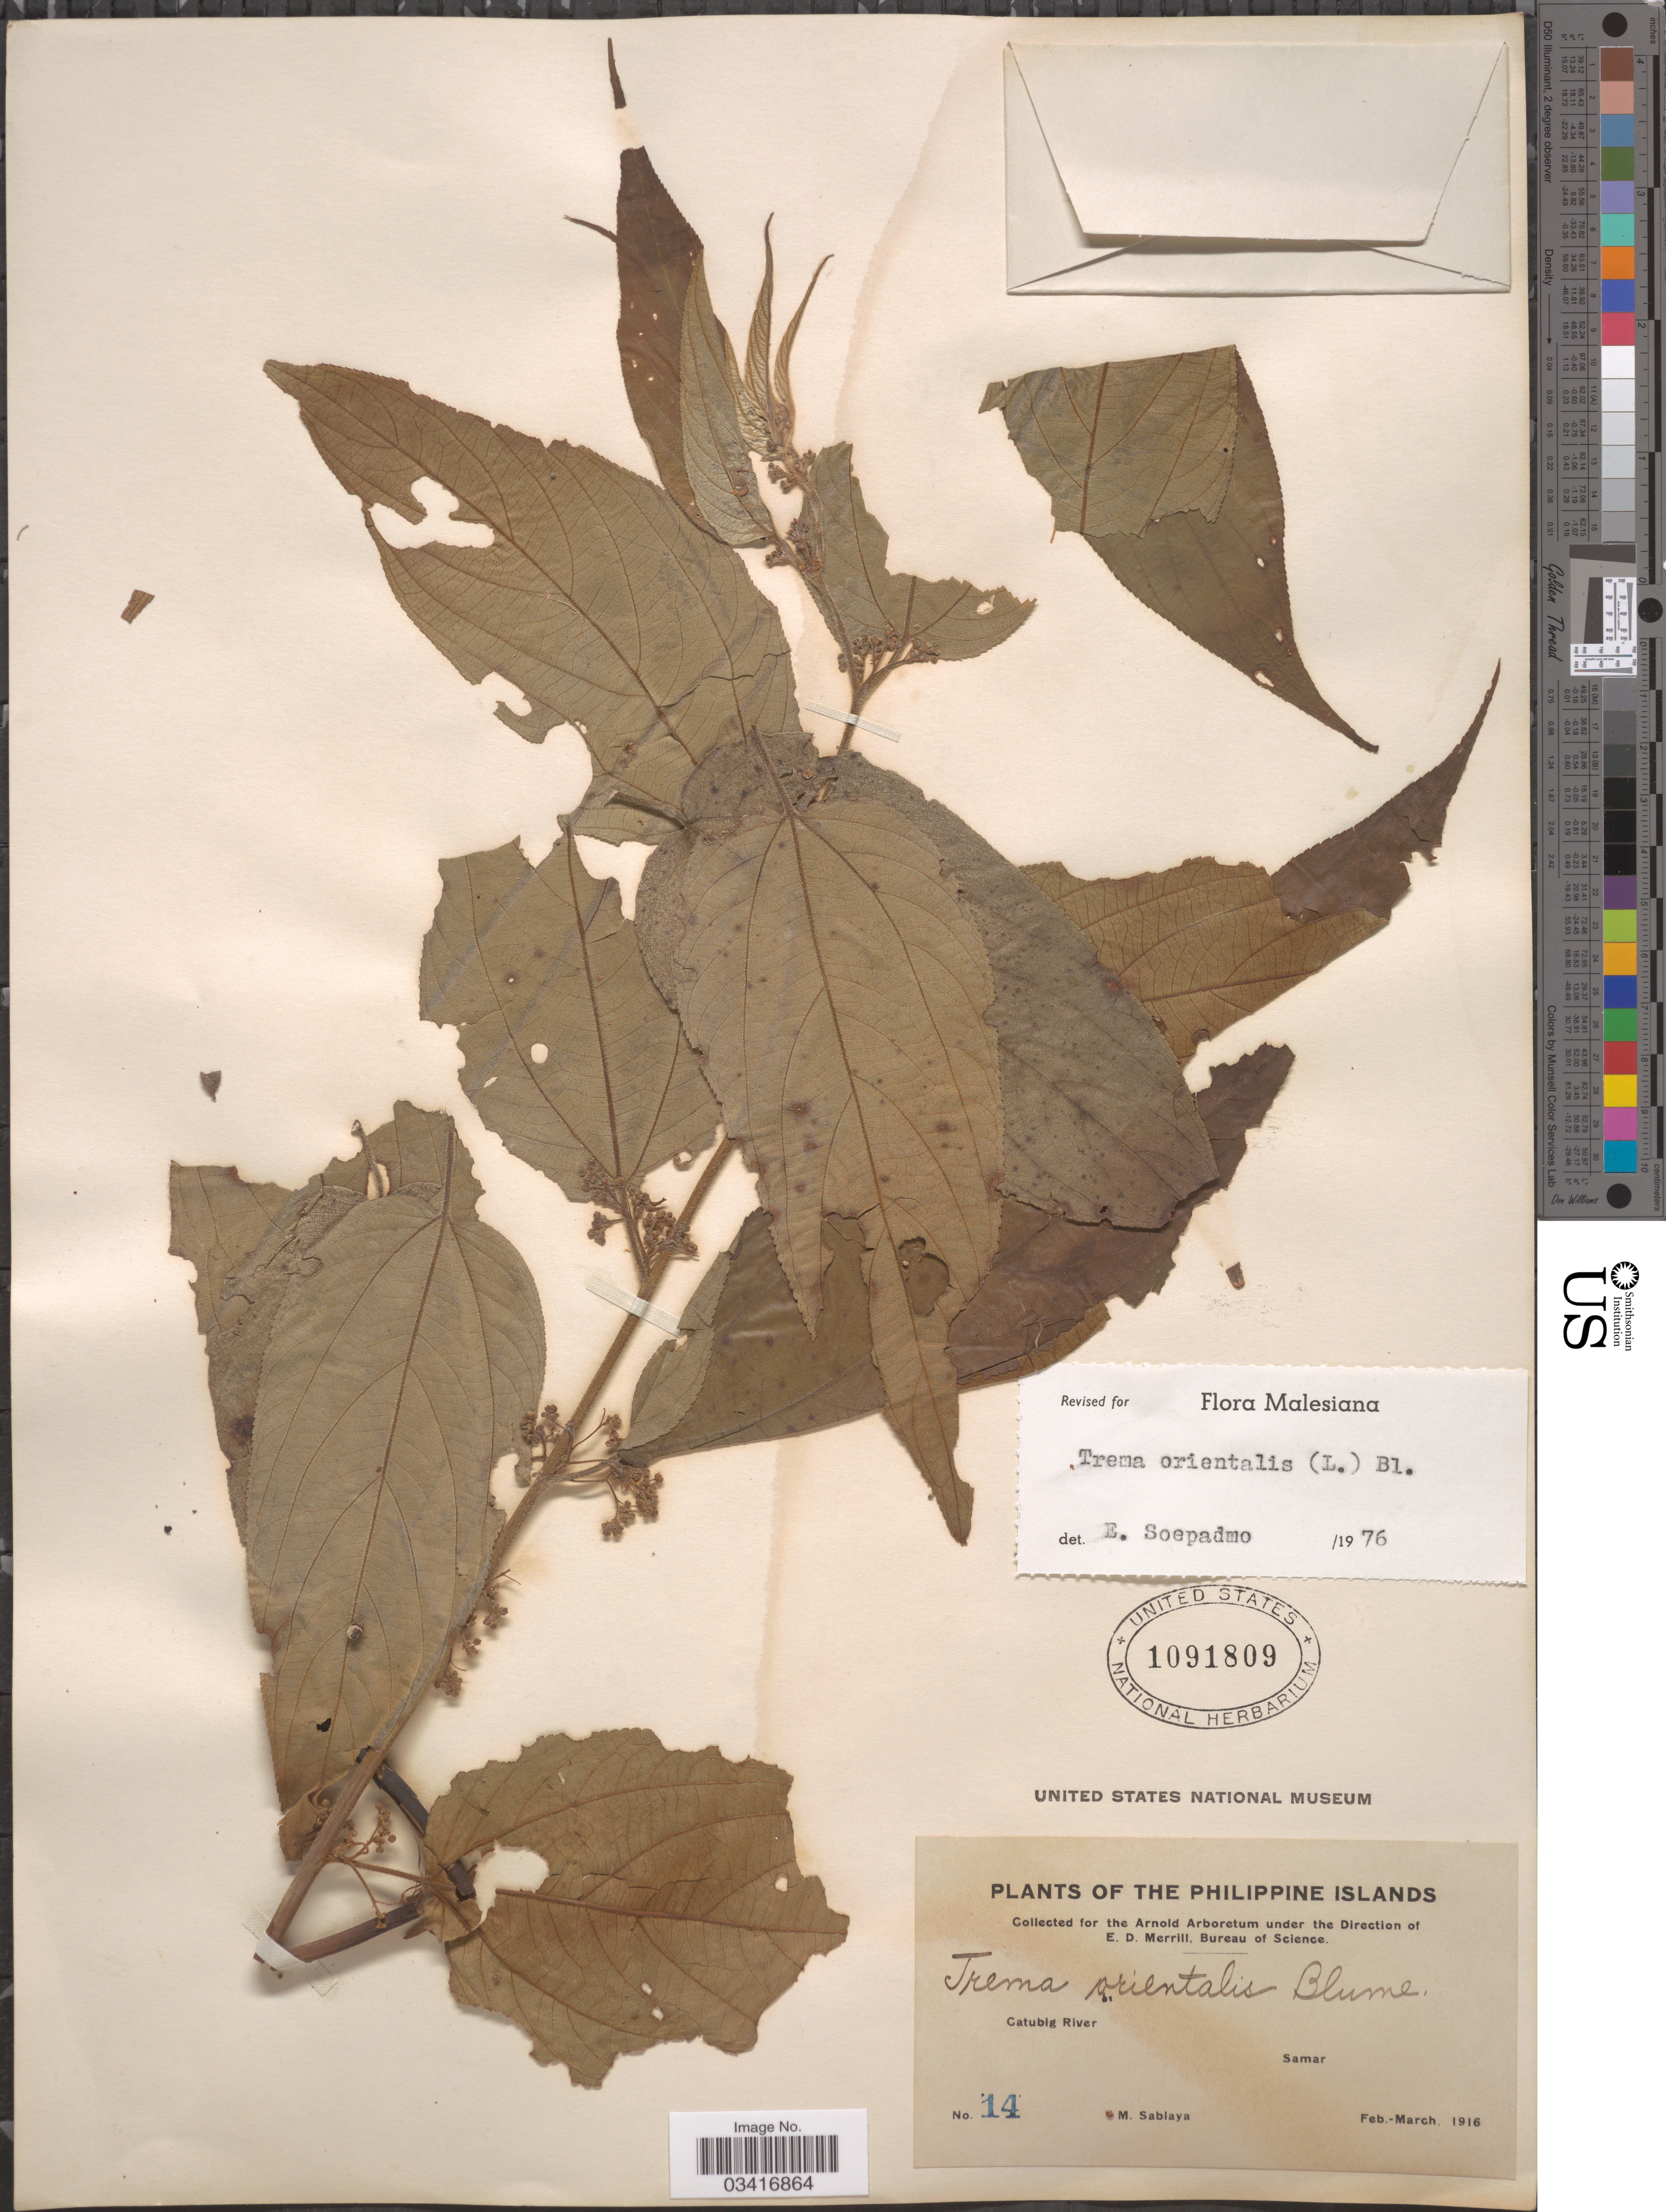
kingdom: Plantae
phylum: Tracheophyta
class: Magnoliopsida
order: Rosales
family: Cannabaceae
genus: Trema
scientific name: Trema orientale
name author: (L.) Blume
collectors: M. Sablaya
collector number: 14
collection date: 1916-02/1916-03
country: Philippines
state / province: Eastern Visayas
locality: Catubig River. Samar.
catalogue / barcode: US 1091809